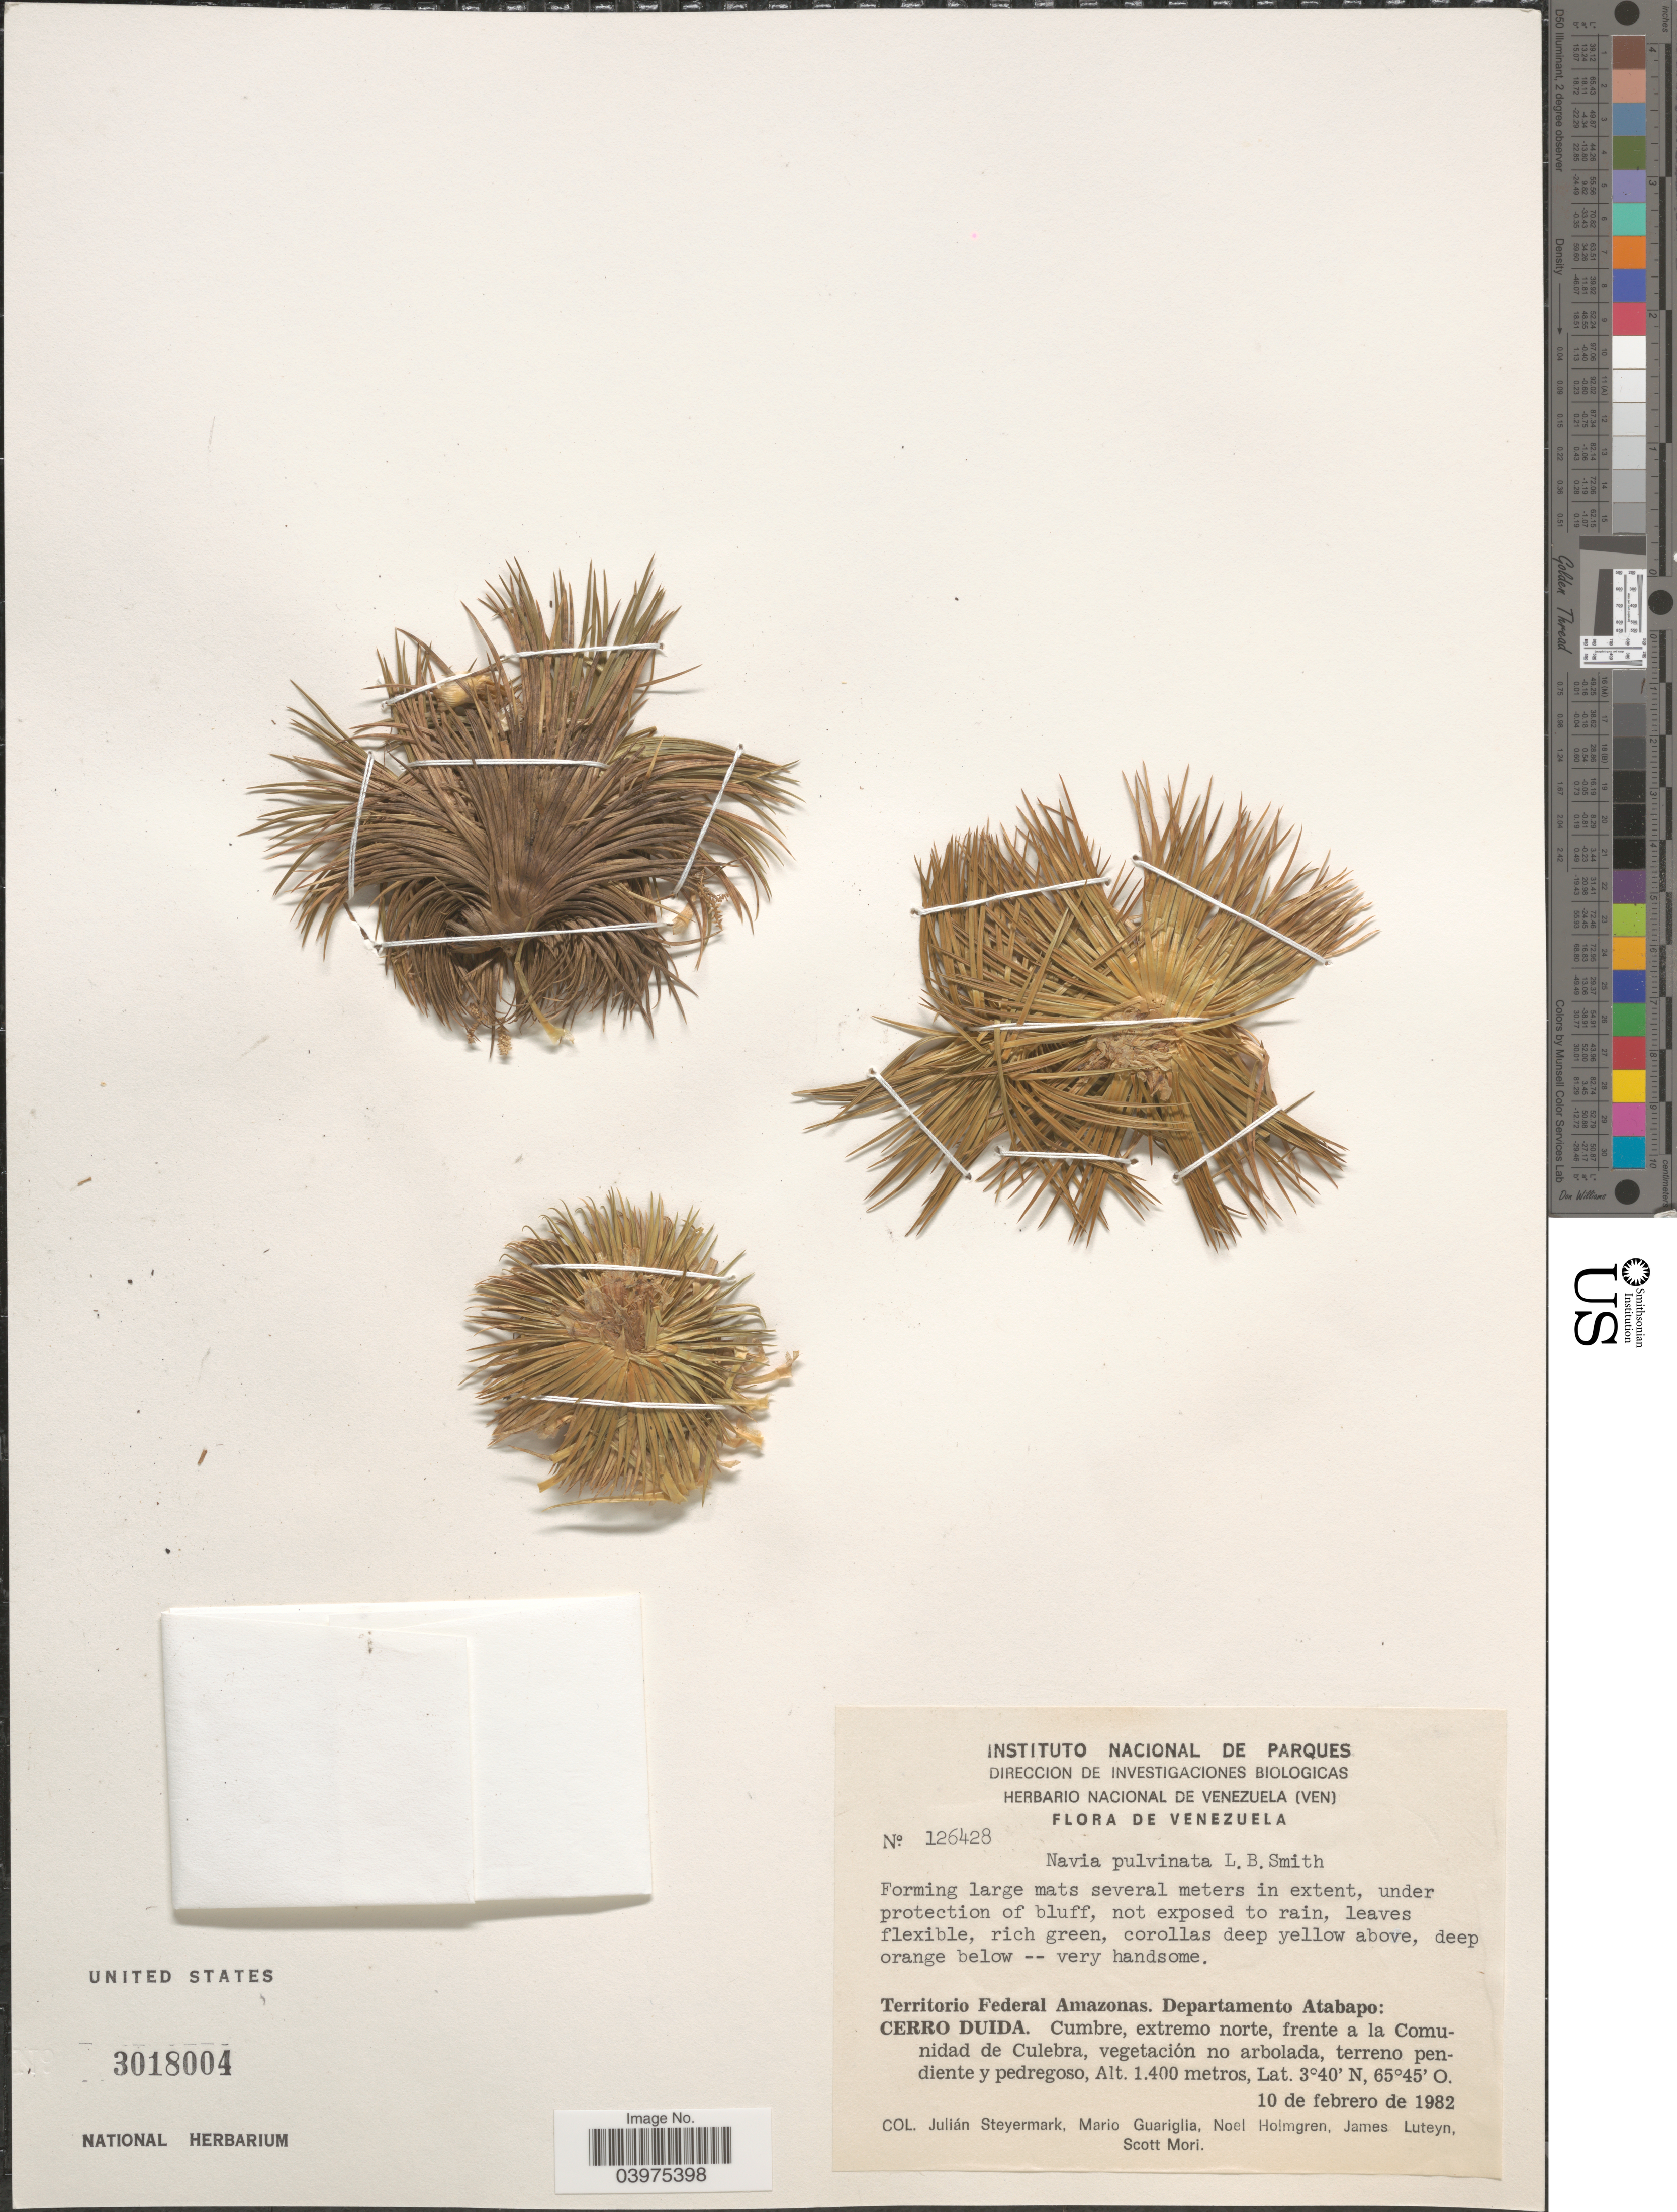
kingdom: Plantae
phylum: Tracheophyta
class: Liliopsida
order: Poales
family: Bromeliaceae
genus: Navia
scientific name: Navia pulvinata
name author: L.B. Sm.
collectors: J. Steyermark, M. Guariglia, N. H. Holmgren & J. L. Luteyn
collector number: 126428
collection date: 1982-02-10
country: Venezuela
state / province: Amazonas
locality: Territorio Federal Amazonas. Departamento Atabapo: Cerro Duida. Cumbre, extremo norte, frente a la Comunidad de Culebra, vegetación no arbolada, terreno pendiente y pedregoso.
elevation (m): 1400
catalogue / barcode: US 3018004